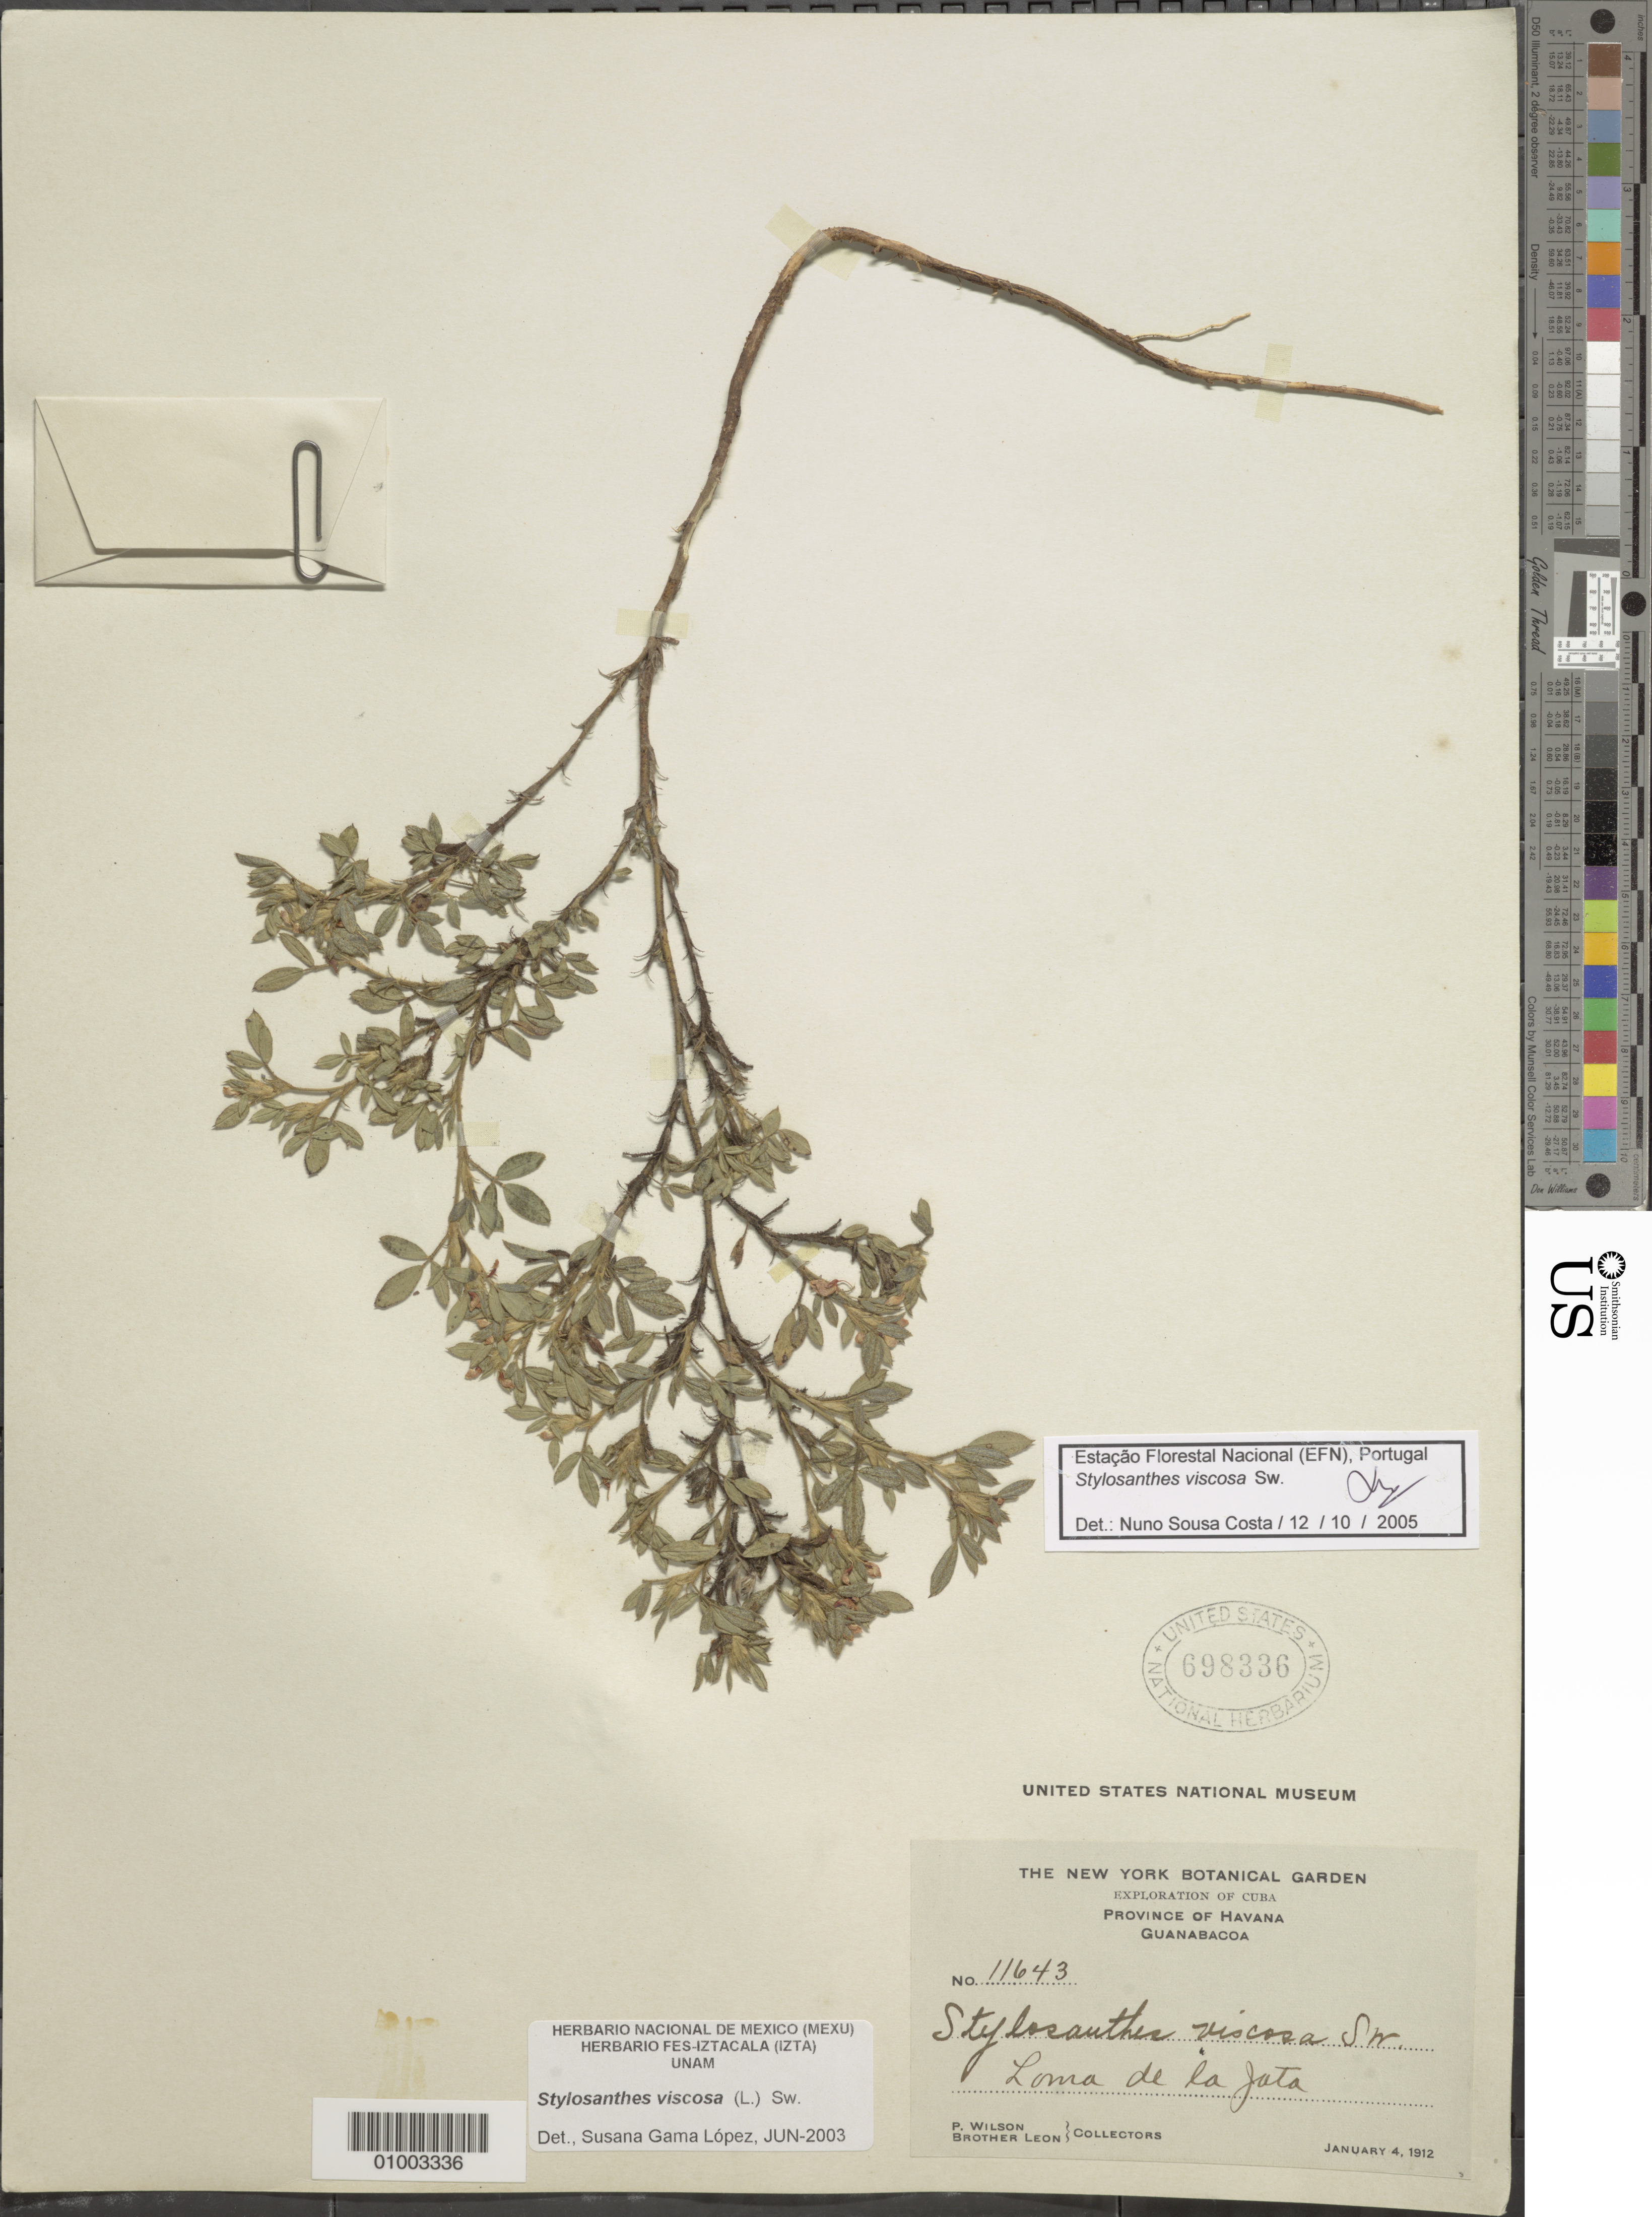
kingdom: Plantae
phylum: Tracheophyta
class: Magnoliopsida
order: Fabales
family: Fabaceae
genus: Stylosanthes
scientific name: Stylosanthes viscosa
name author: Sw.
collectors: P. Wilson & Bro. León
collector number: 11643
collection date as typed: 04 Jan 1912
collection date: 1912-01-04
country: Cuba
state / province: La Habana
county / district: Municipio Guanabacoa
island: Cuba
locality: Loma de la Jata, Guanabacoa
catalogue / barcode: US 698336